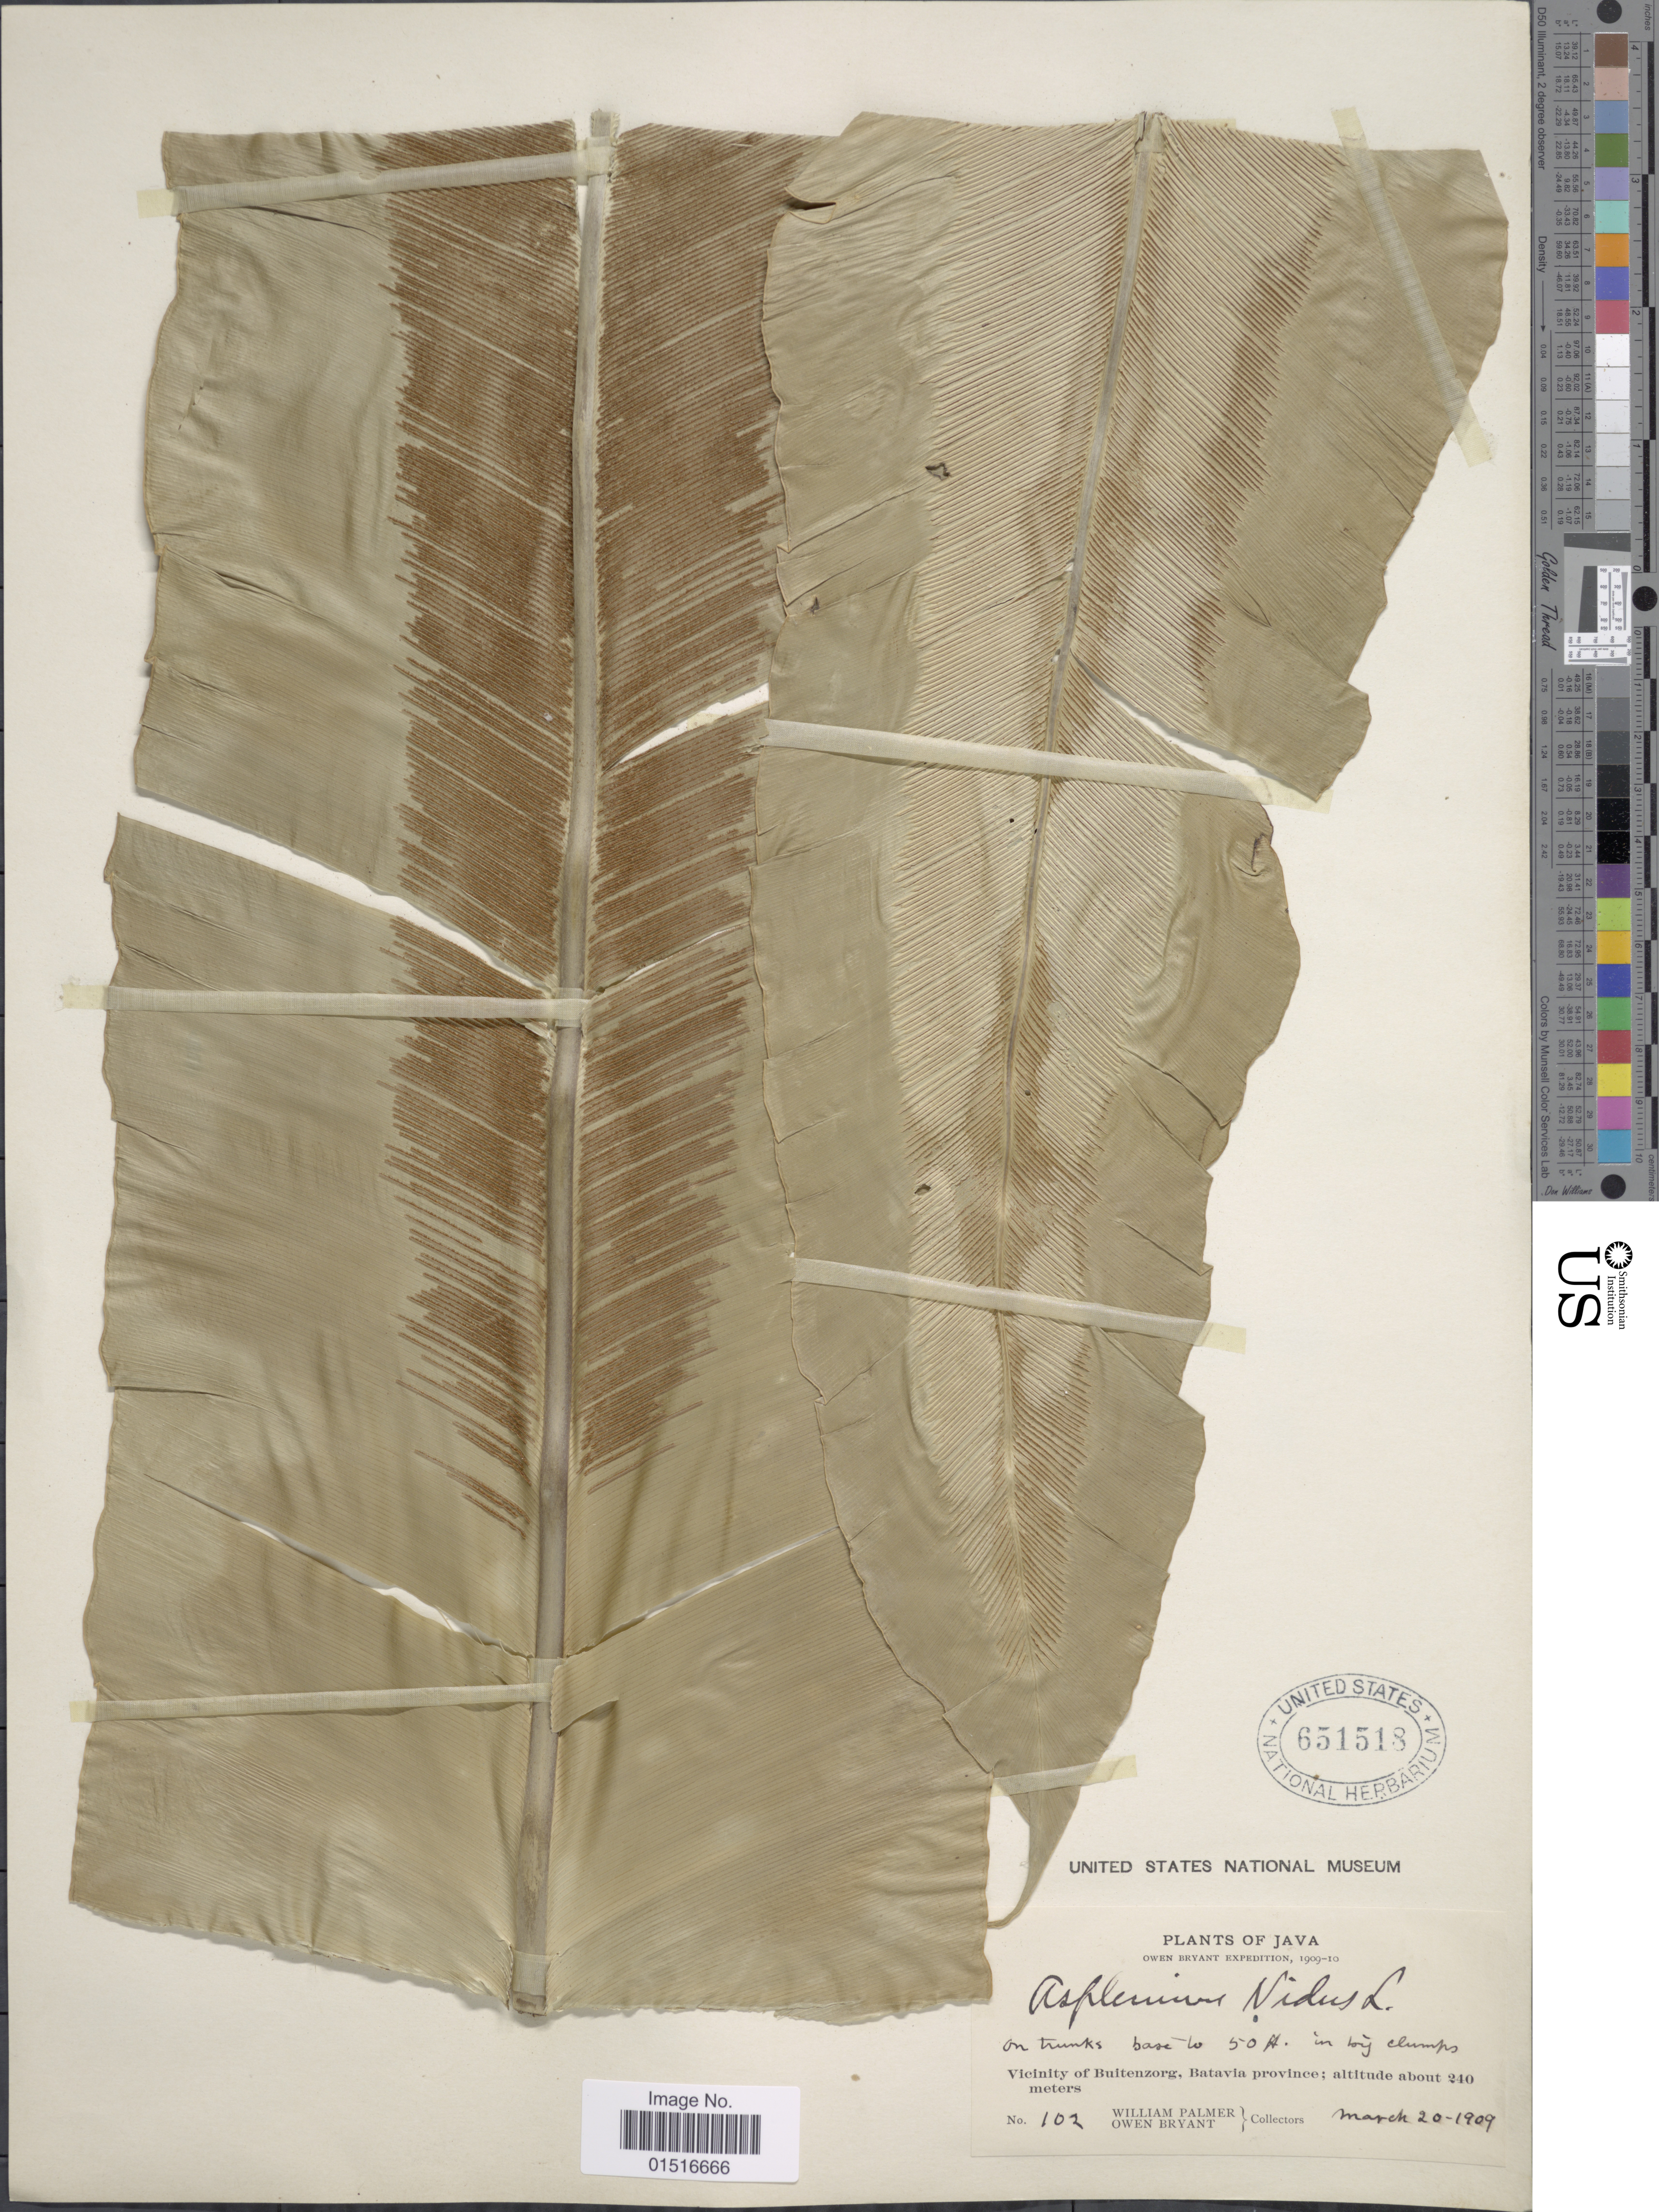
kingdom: Plantae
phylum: Tracheophyta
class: Polypodiopsida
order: Polypodiales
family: Aspleniaceae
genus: Asplenium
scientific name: Asplenium nidus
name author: L.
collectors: W. Palmer & O. Bryant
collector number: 102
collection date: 1909-03-20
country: Indonesia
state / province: Java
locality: Vicinity of Buitenzorg, Batavia province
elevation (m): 240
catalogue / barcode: US 651518